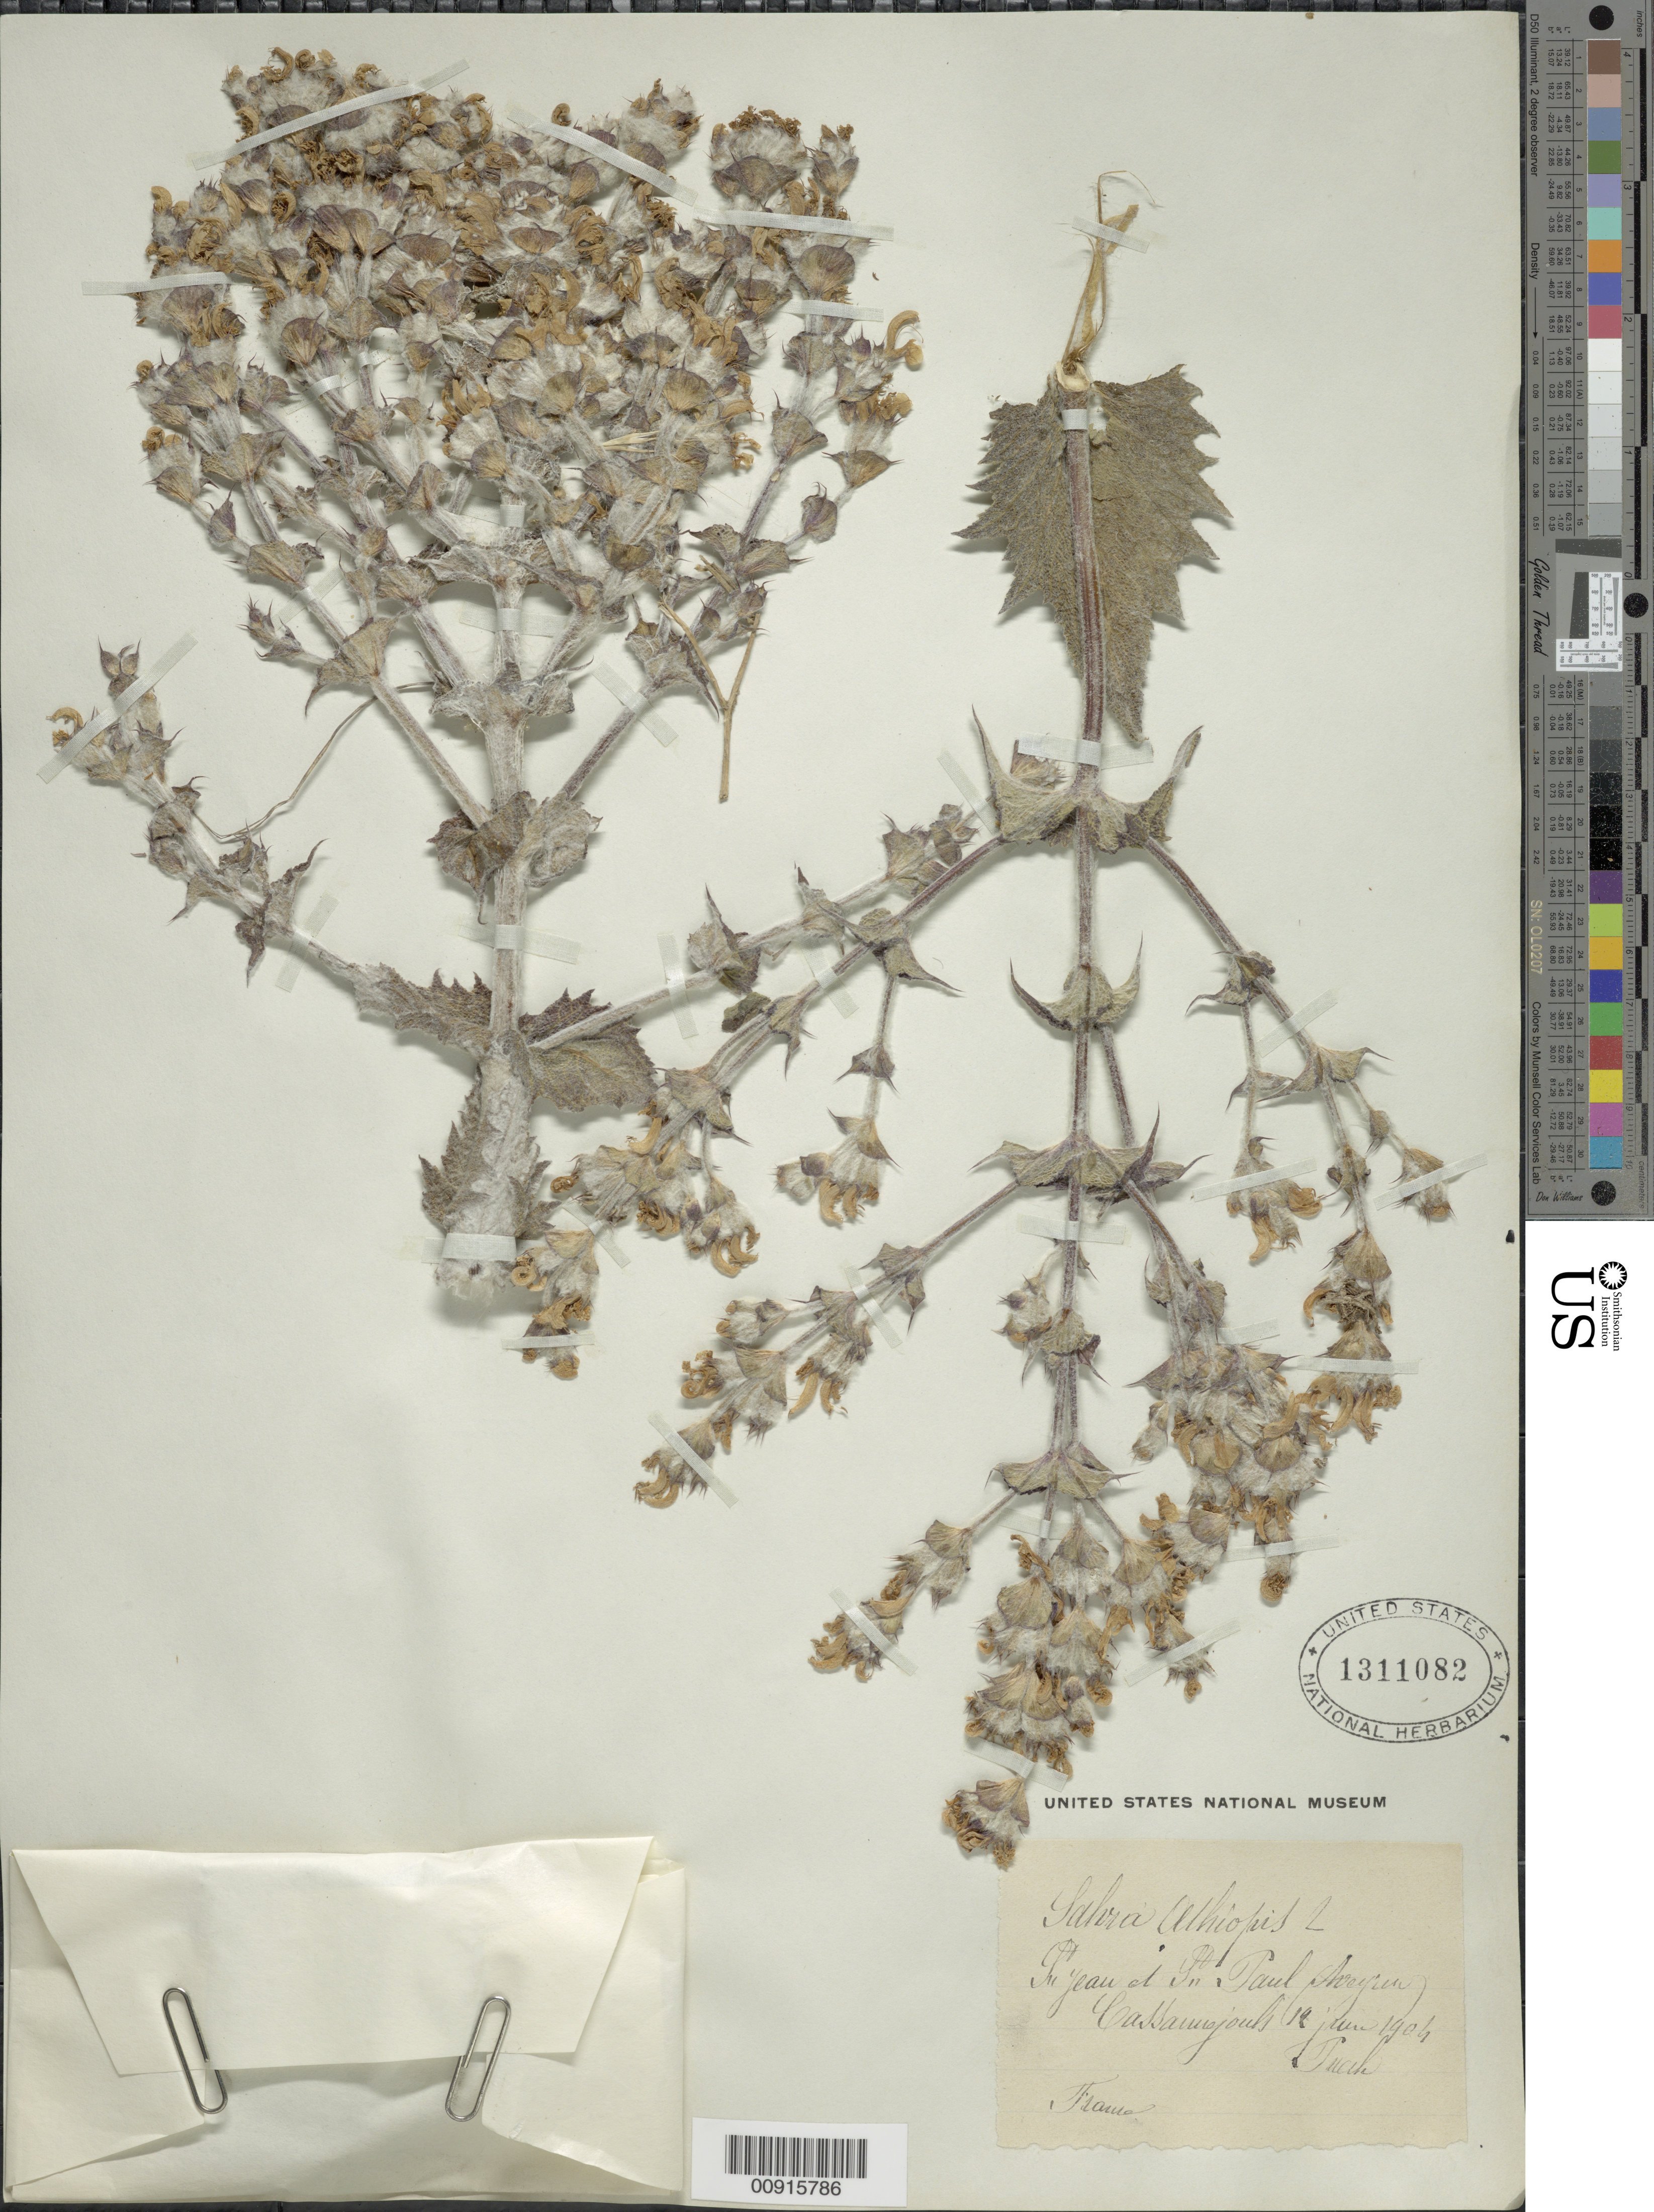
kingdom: Plantae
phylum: Tracheophyta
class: Magnoliopsida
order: Lamiales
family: Lamiaceae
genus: Salvia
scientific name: Salvia aethiopis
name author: L.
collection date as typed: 19 Jun 1904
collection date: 1904-06-19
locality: In yeau et In Paul Aeg[ren] Cassime[jouls].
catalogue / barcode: US 1311082